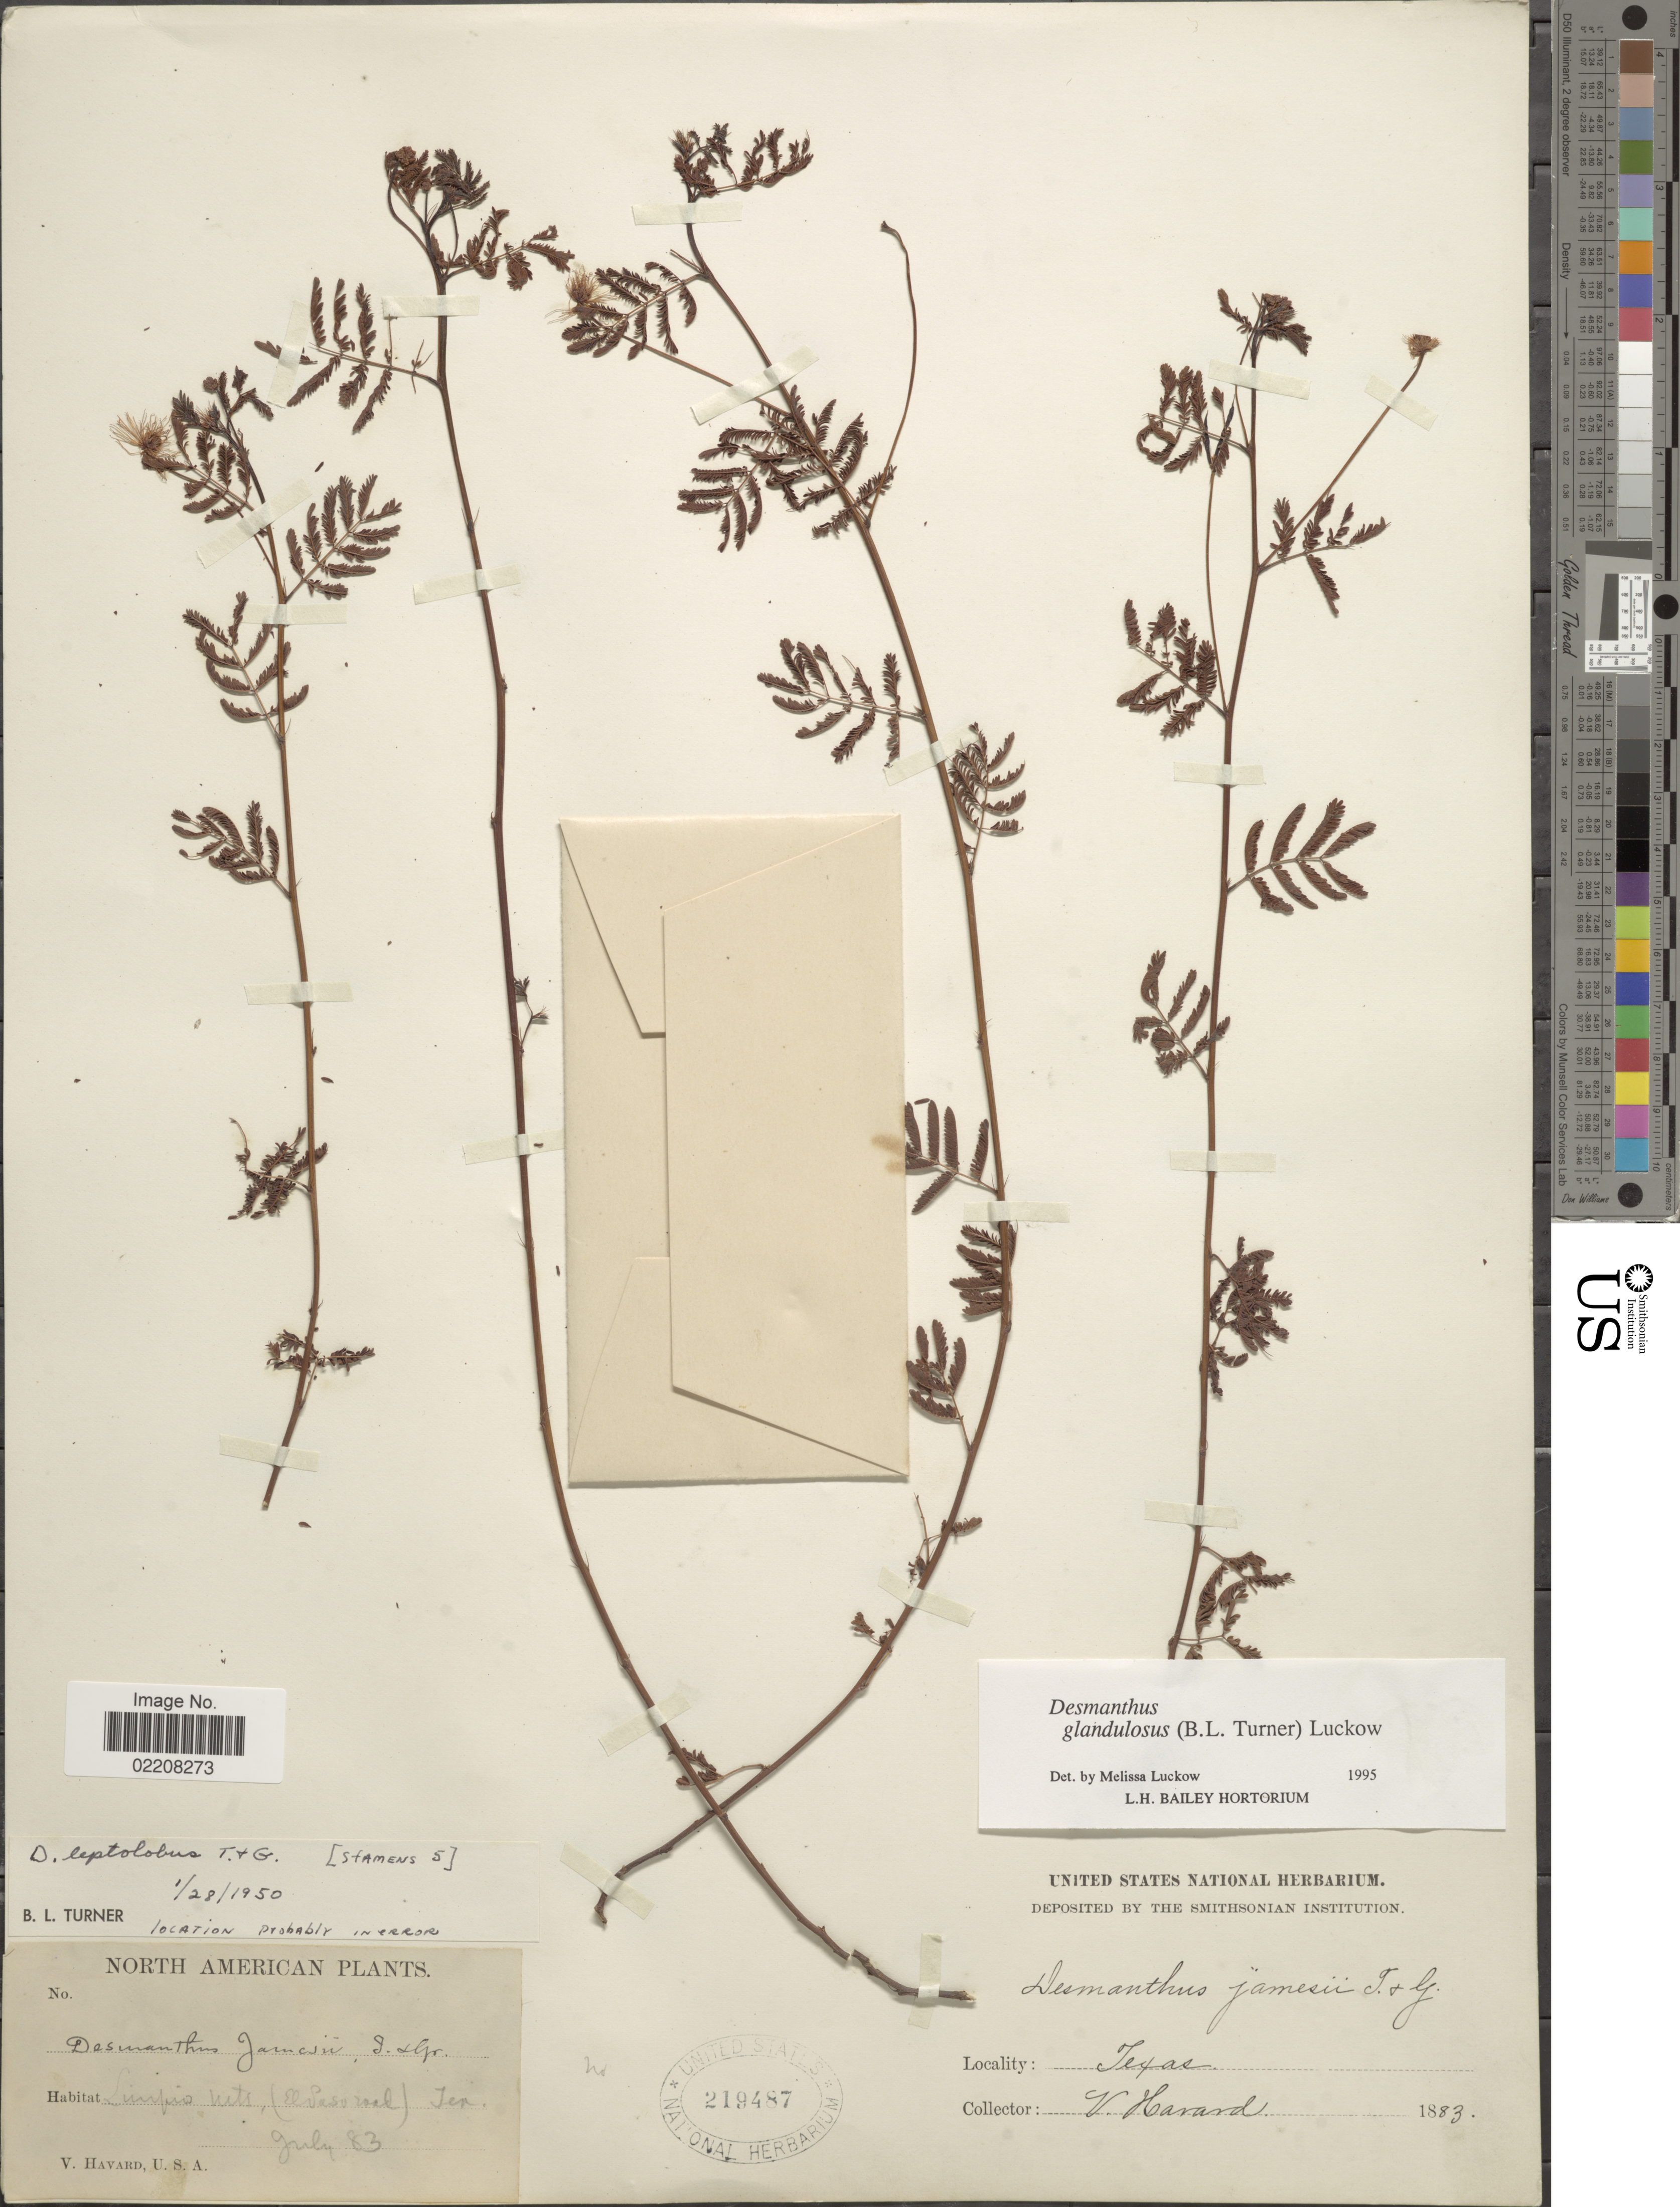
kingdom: Plantae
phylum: Tracheophyta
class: Magnoliopsida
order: Fabales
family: Fabaceae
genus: Desmanthus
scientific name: Desmanthus glandulosus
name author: (B.L. Turner) Luckow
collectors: V. Havard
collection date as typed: Transcribed d/m/y: /7/83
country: United States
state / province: Texas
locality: Lumpio Mts, (El Paso road)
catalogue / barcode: US 219487